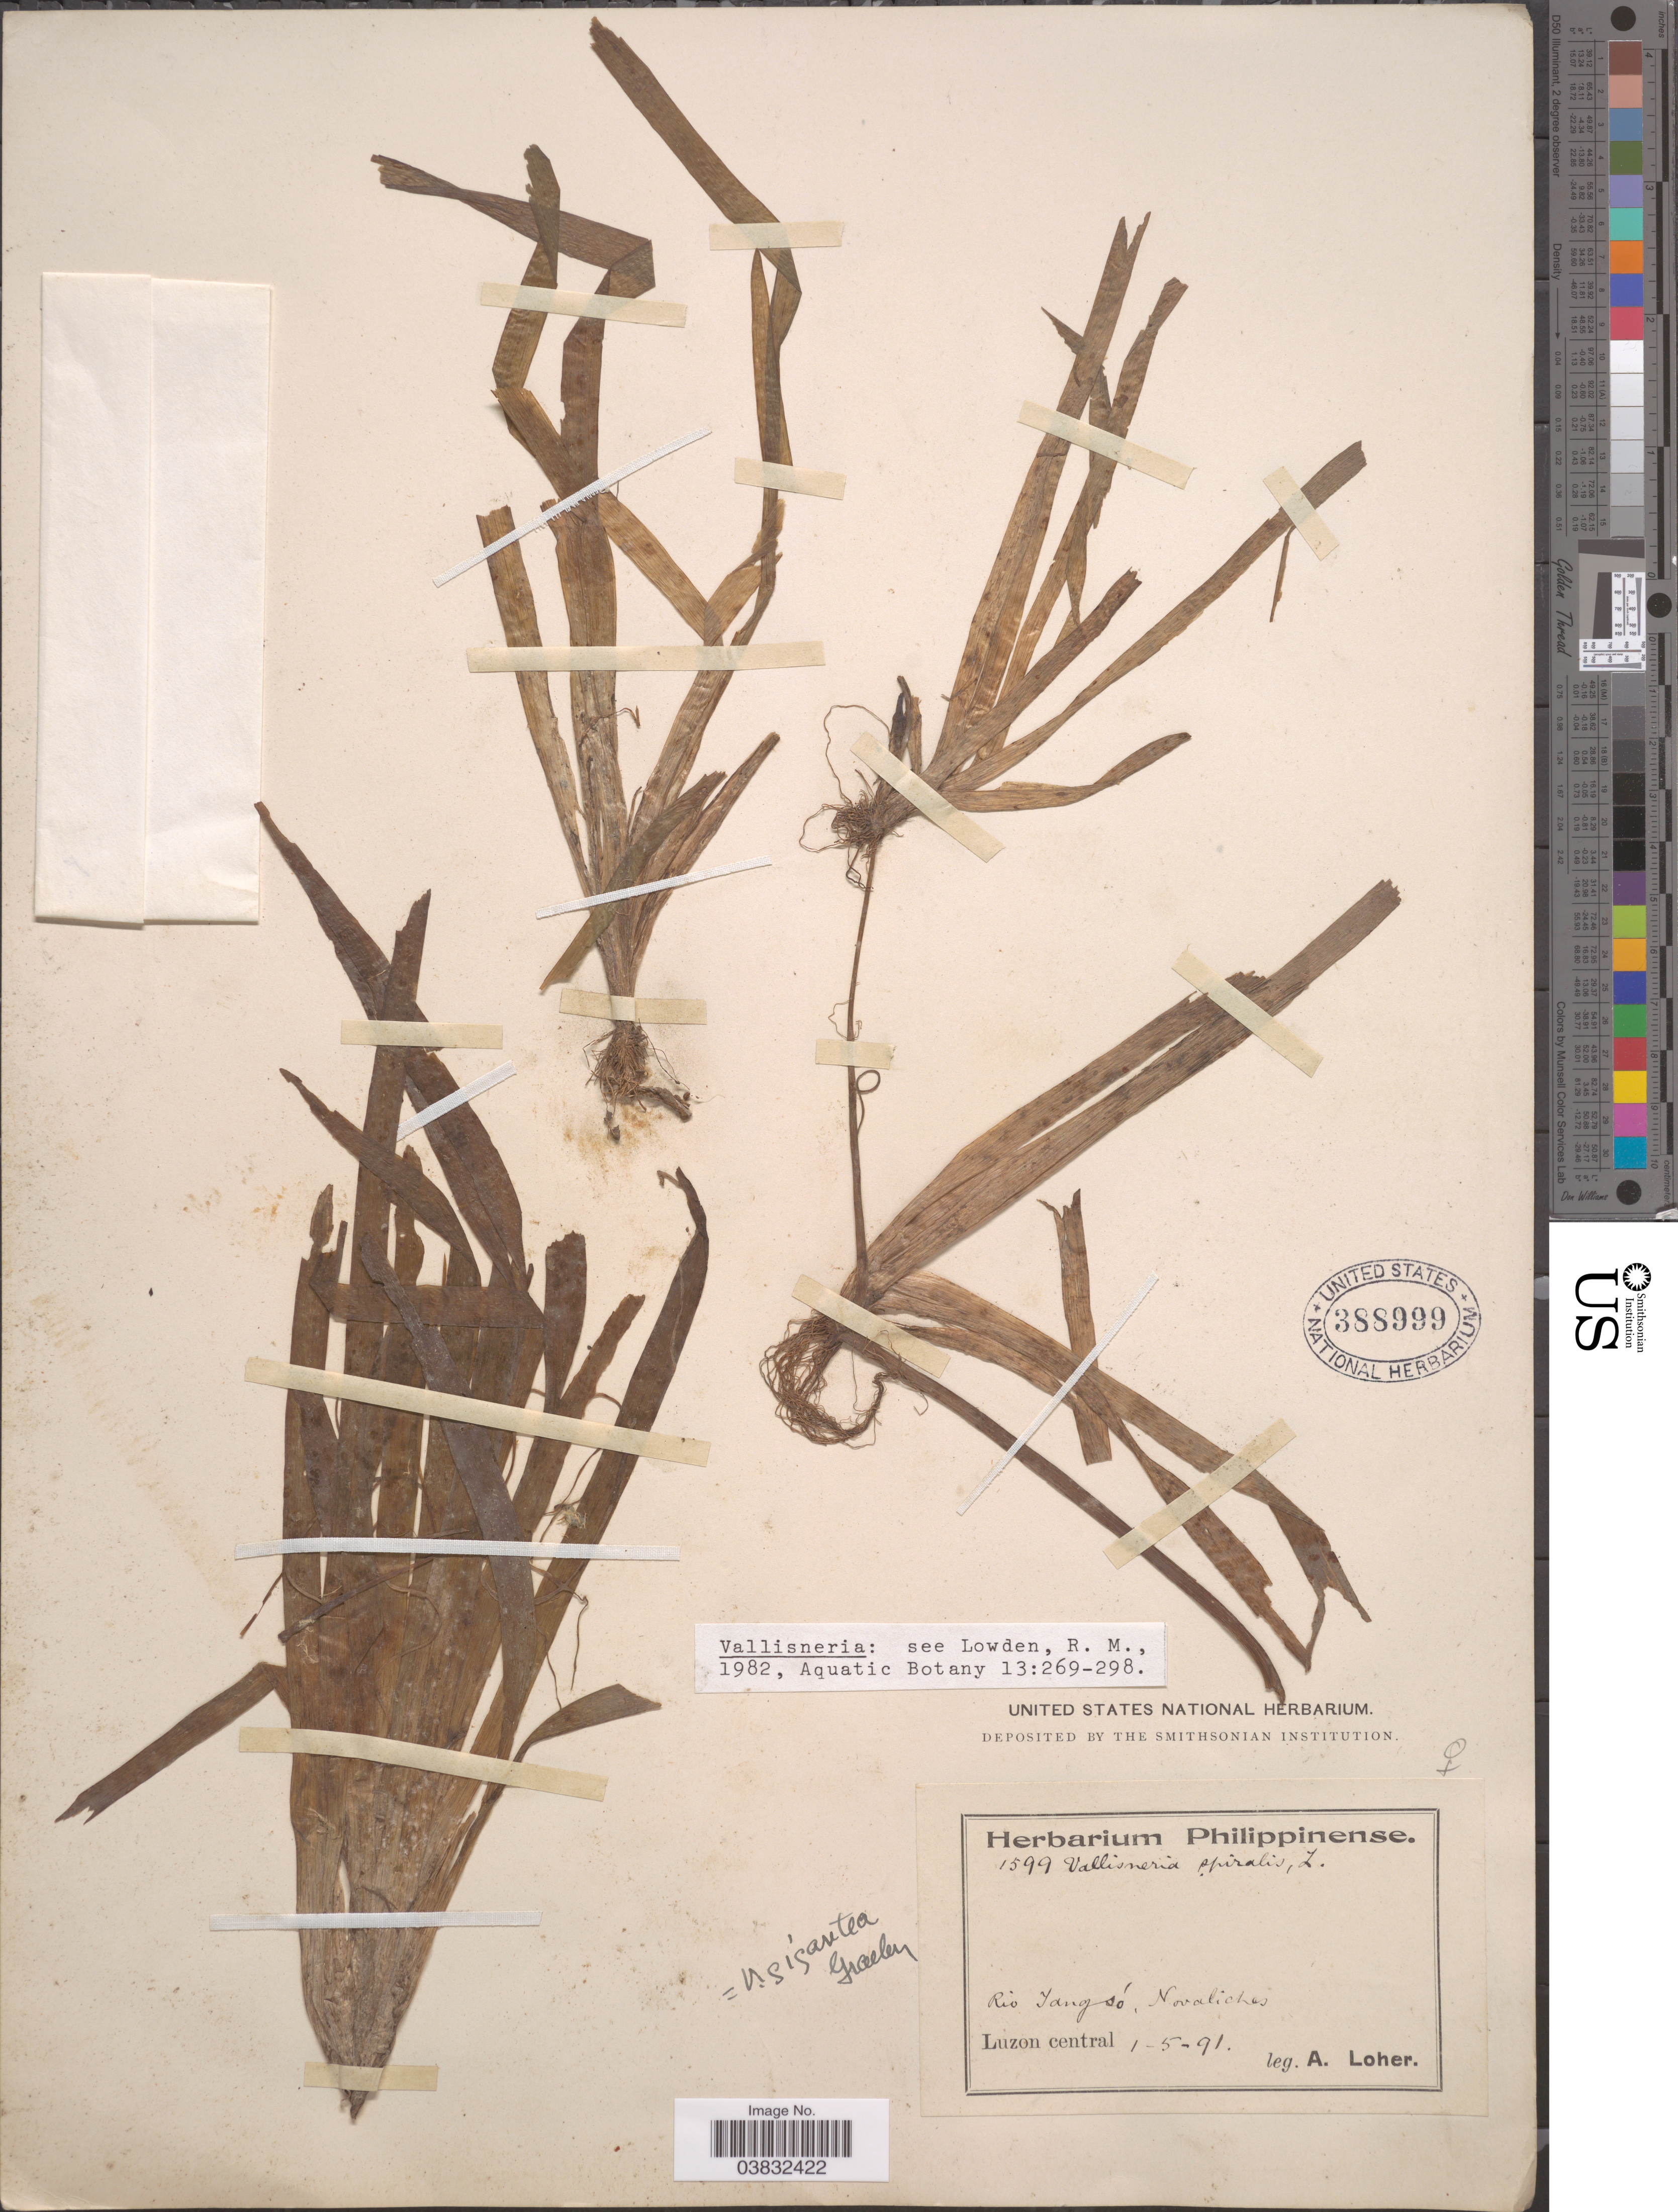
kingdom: Plantae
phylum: Tracheophyta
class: Liliopsida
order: Alismatales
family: Hydrocharitaceae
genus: Vallisneria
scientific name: Vallisneria sp.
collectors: A. Loher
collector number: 1599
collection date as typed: Transcribed d/m/y: 1/5/91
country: Philippines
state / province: Central Luzon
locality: Rio Tangsó (Correct spelling: Tangos). Novaliches. Luzon central.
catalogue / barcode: US 388999